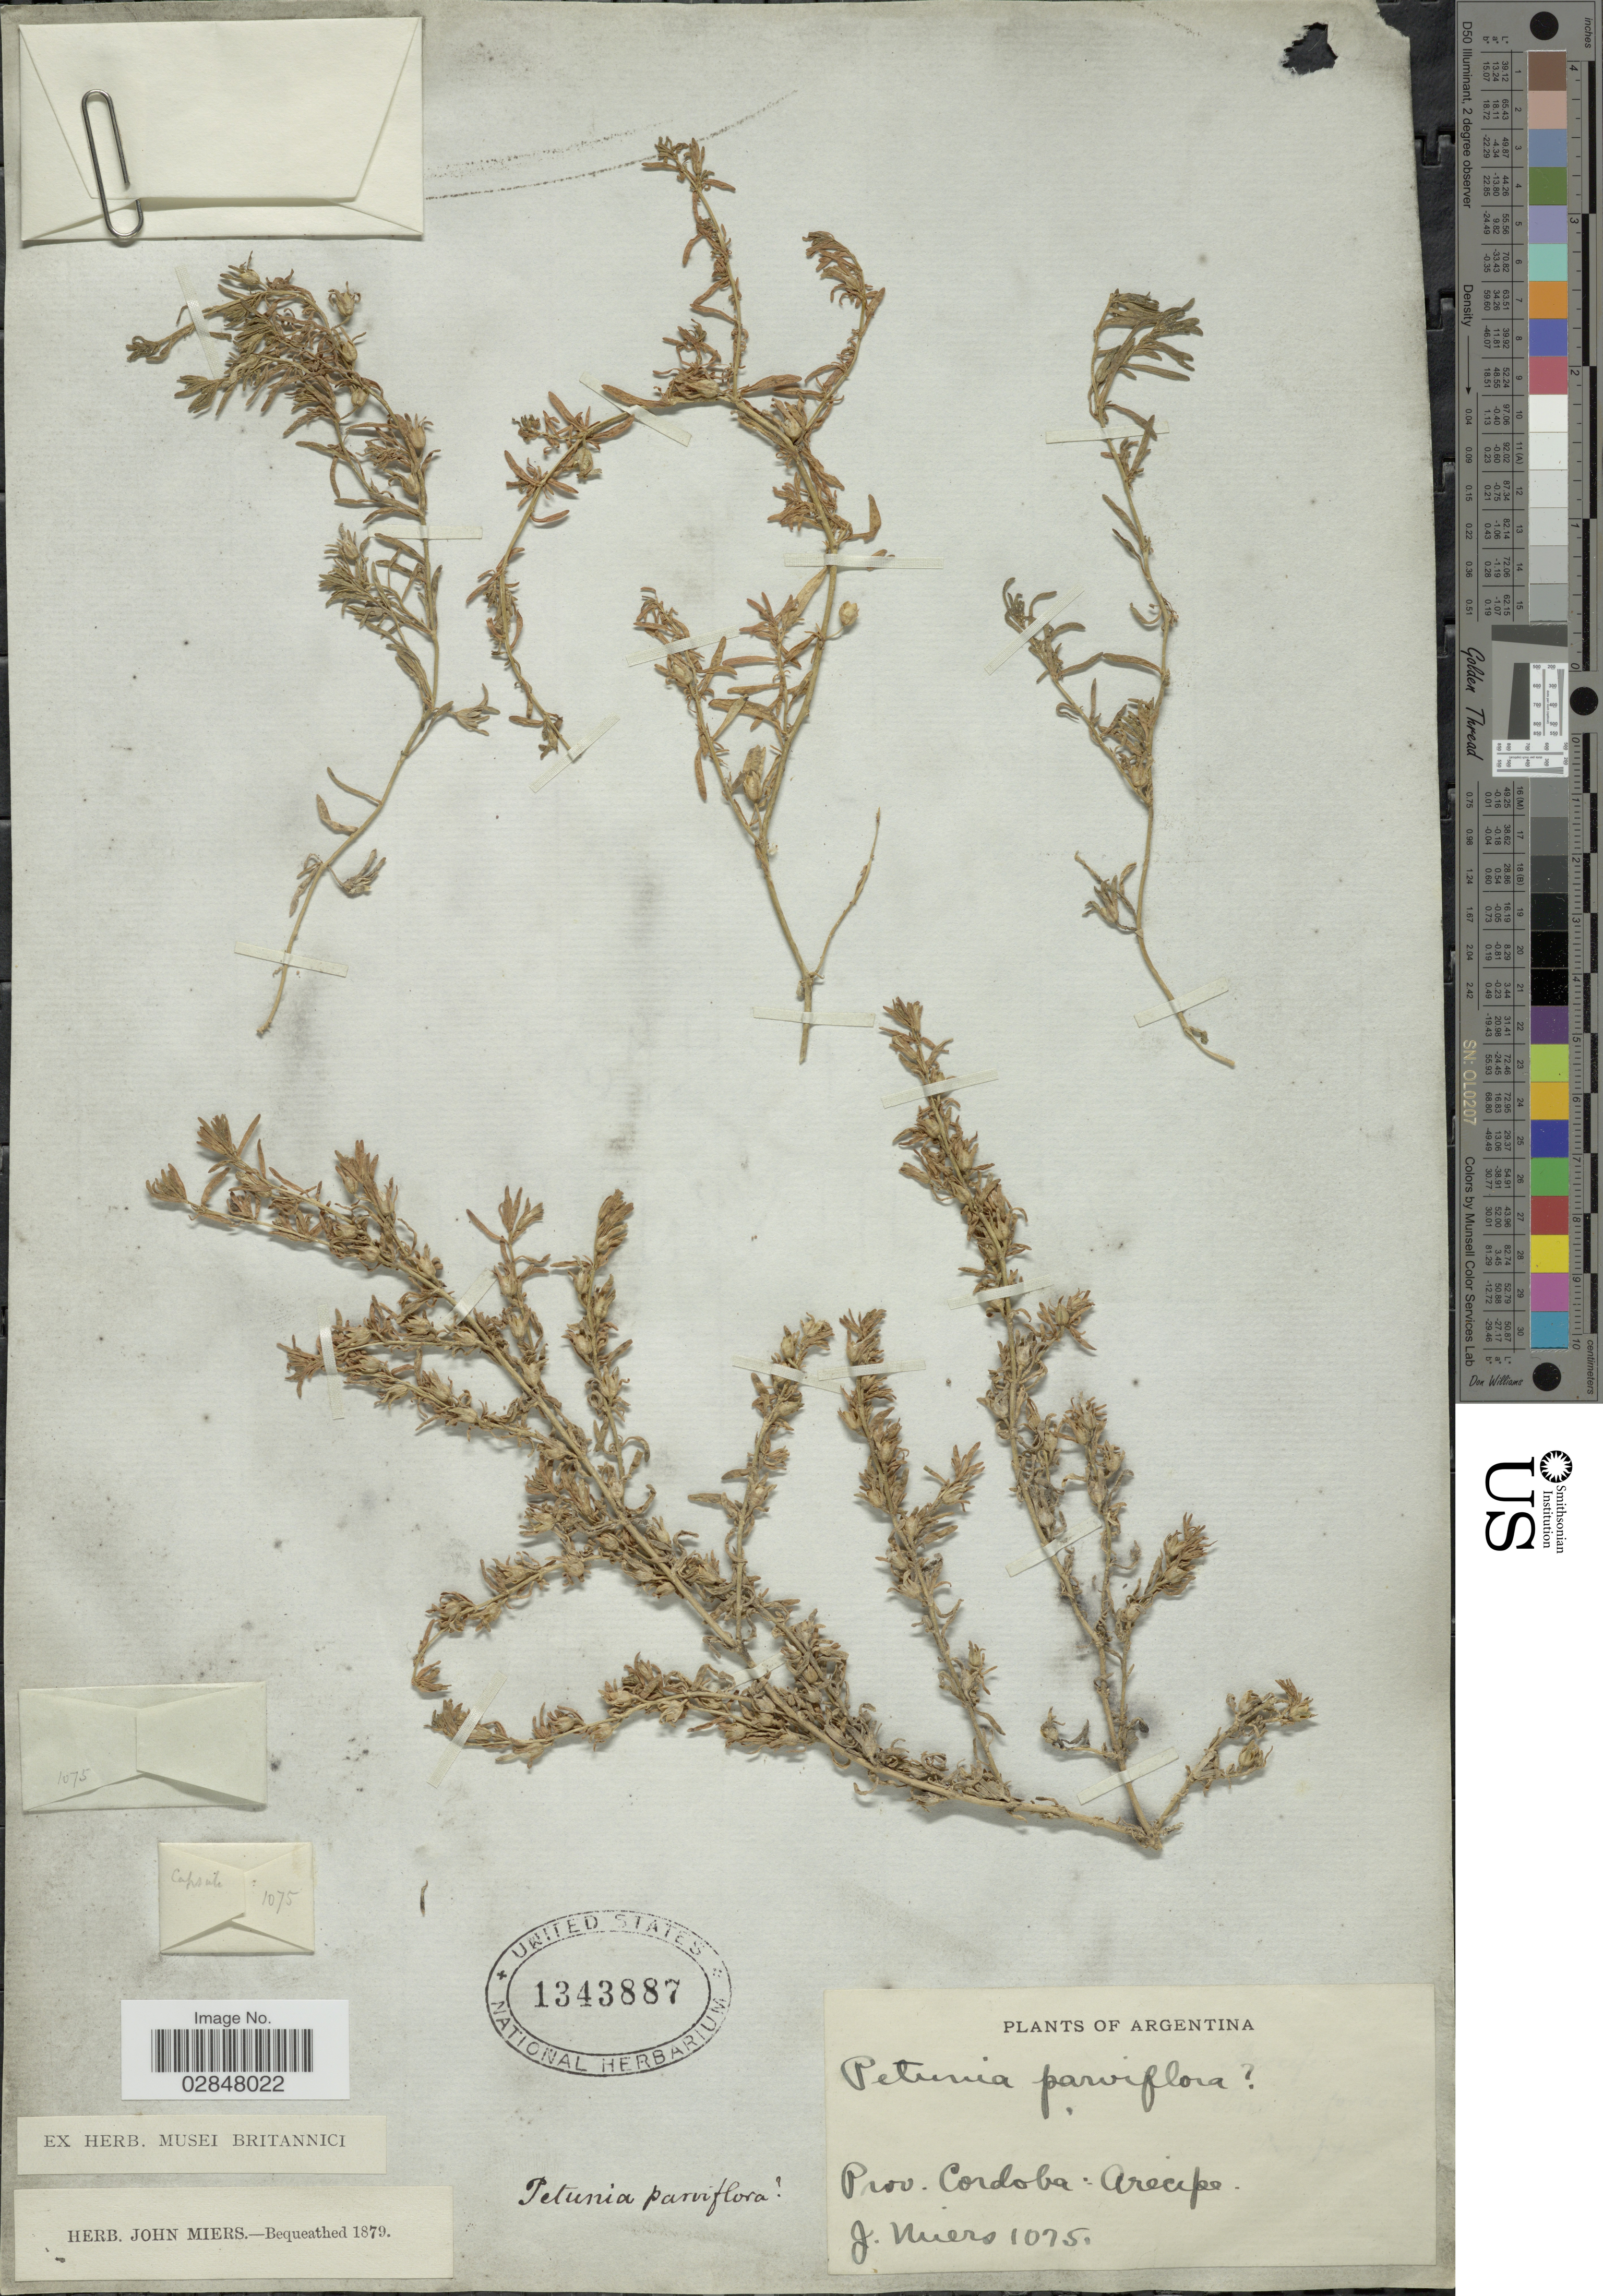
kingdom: Plantae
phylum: Tracheophyta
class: Magnoliopsida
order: Solanales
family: Solanaceae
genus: Petunia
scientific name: Petunia parviflora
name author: Juss.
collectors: J. Miers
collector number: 1075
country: Argentina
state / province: Cordoba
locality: Arecipe.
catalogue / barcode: US 1343887